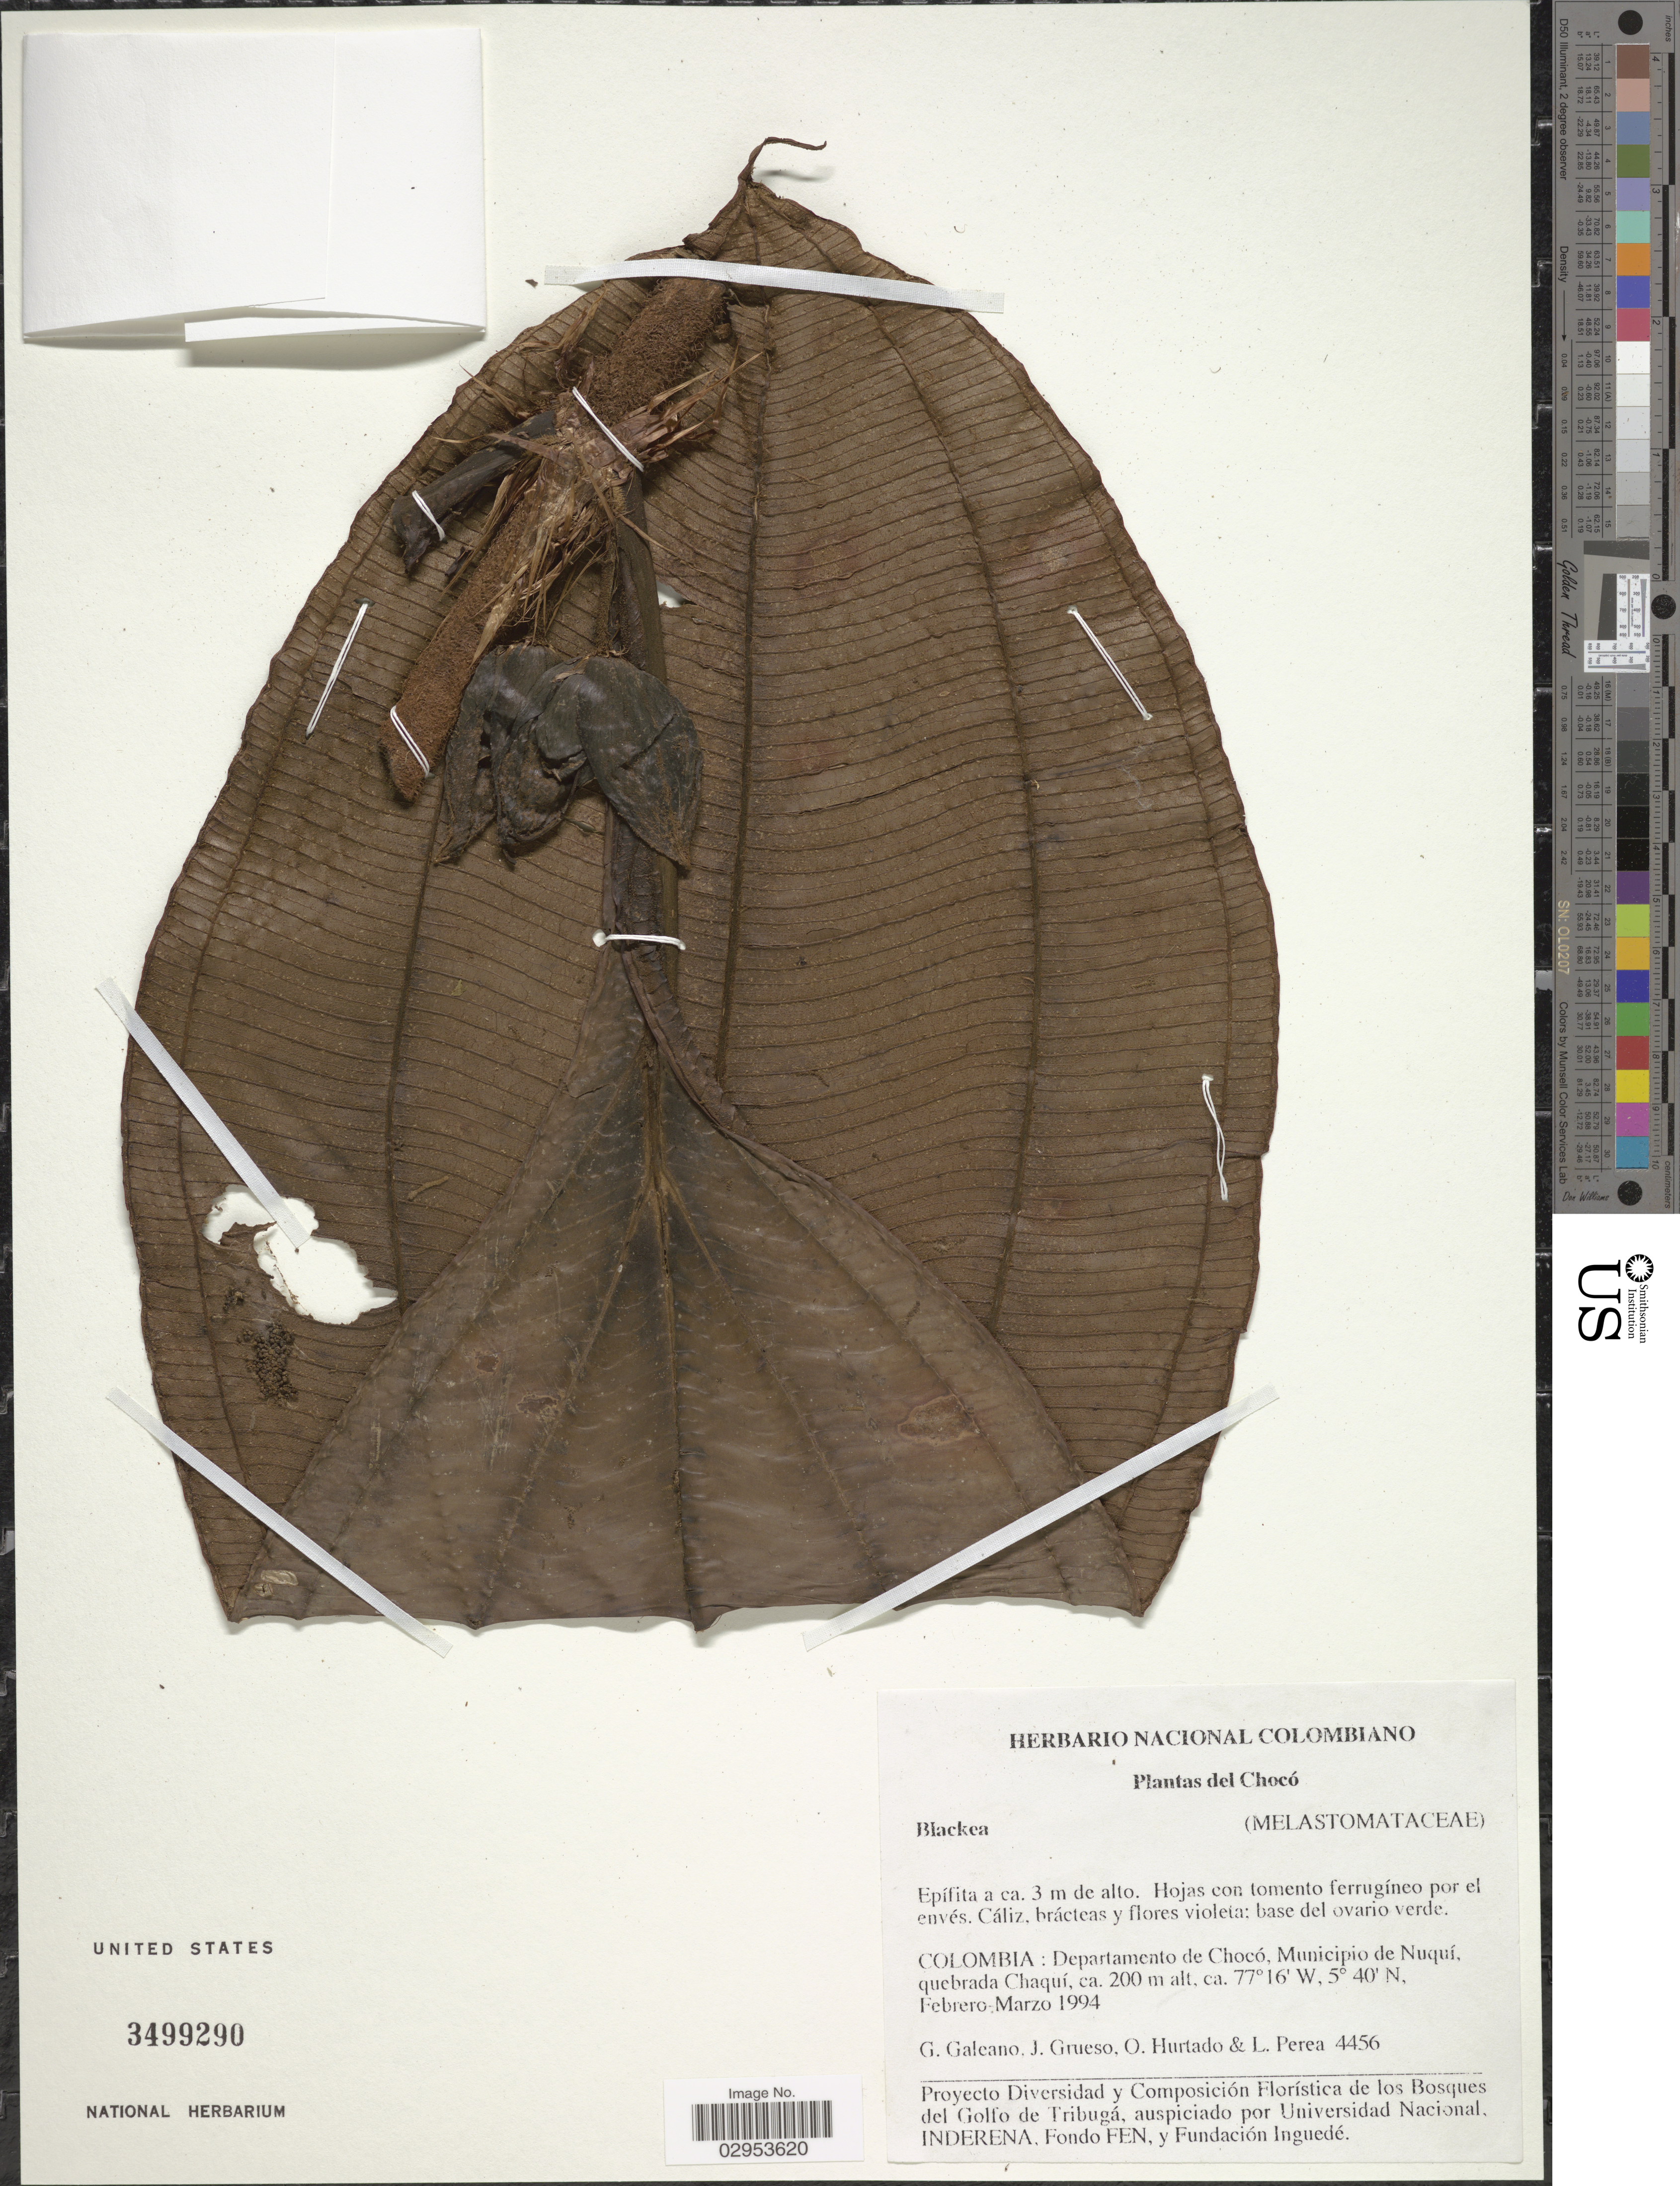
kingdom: Plantae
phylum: Tracheophyta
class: Magnoliopsida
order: Myrtales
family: Melastomataceae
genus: Blakea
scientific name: Blakea sp.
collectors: G. A. Galeano, J. Grueso, O. Hurtado & L. Perea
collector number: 4456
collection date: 1994-03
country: Colombia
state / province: Chocó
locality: Deparatamento de Chocó, Municipio de Nuquí, quebrada Chaqui.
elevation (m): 200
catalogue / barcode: US 3499290